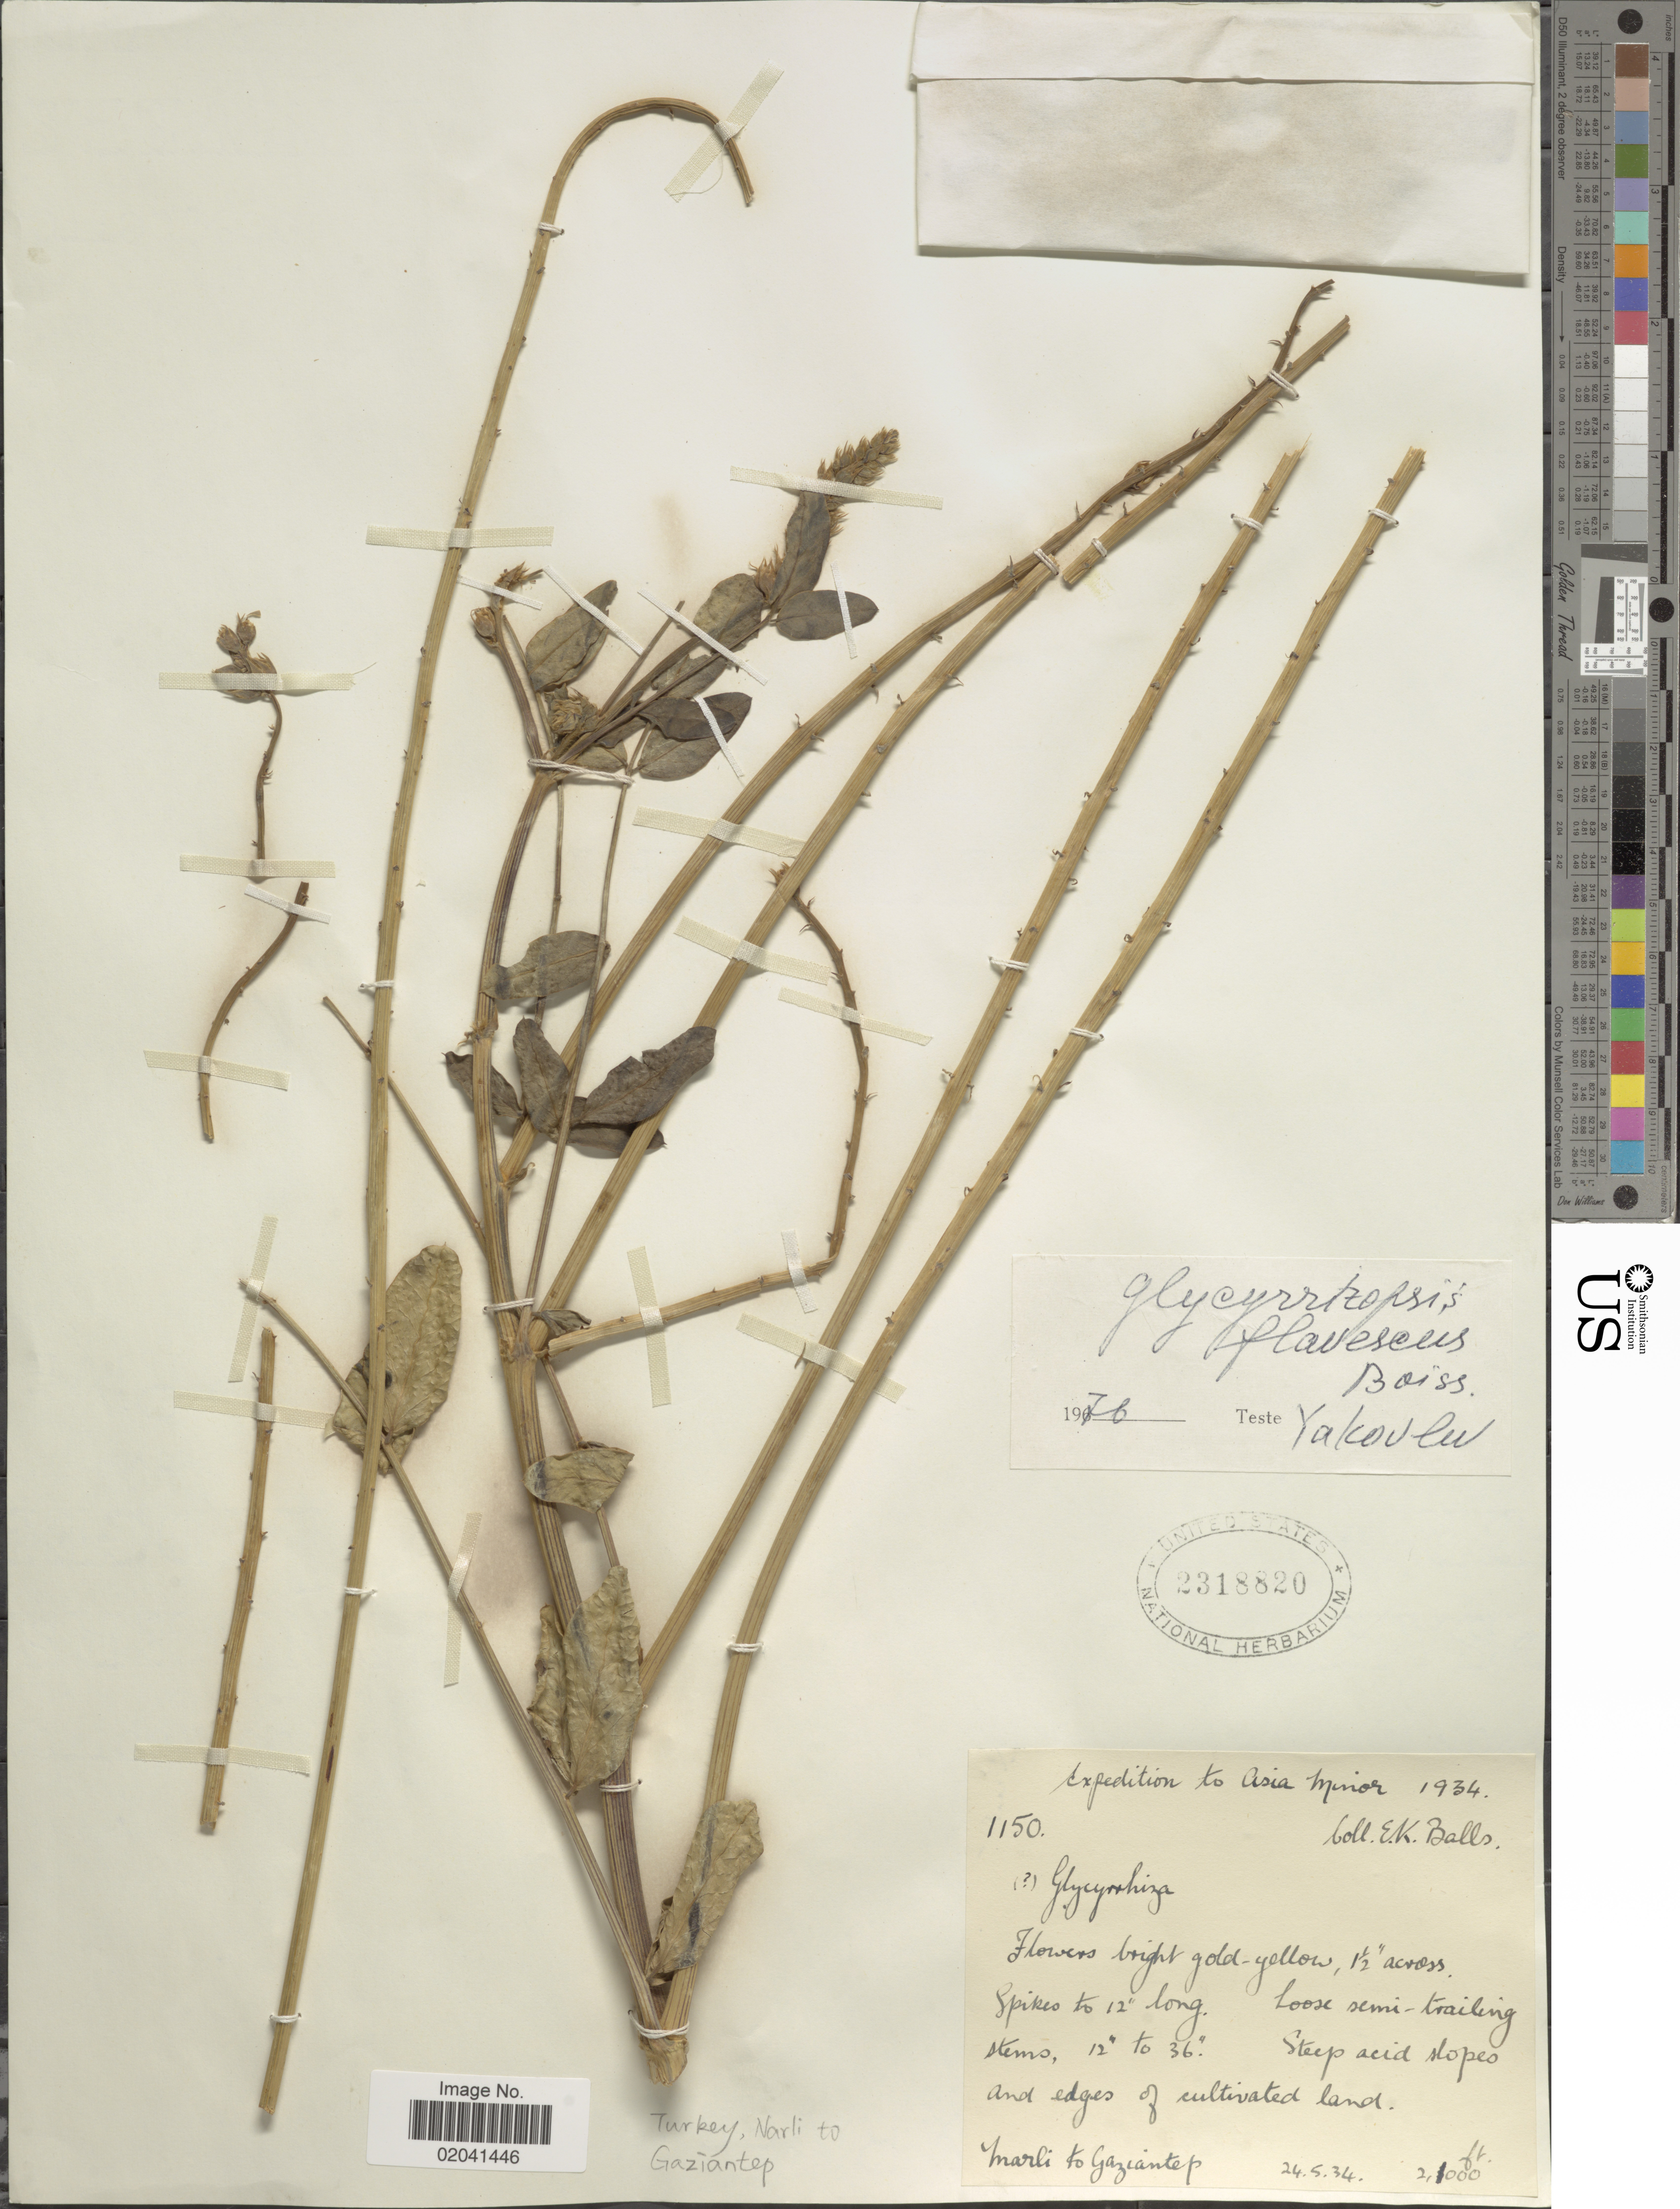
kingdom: Plantae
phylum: Tracheophyta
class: Magnoliopsida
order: Fabales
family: Fabaceae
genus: Glycyrrhiza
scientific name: Glycyrrhiza flavescens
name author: Boiss.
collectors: E. K. Balls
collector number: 1150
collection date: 1934-05-24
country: Turkey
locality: Narli to Gazanteo. Asia Minor [interpreted]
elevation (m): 610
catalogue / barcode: US 2318820